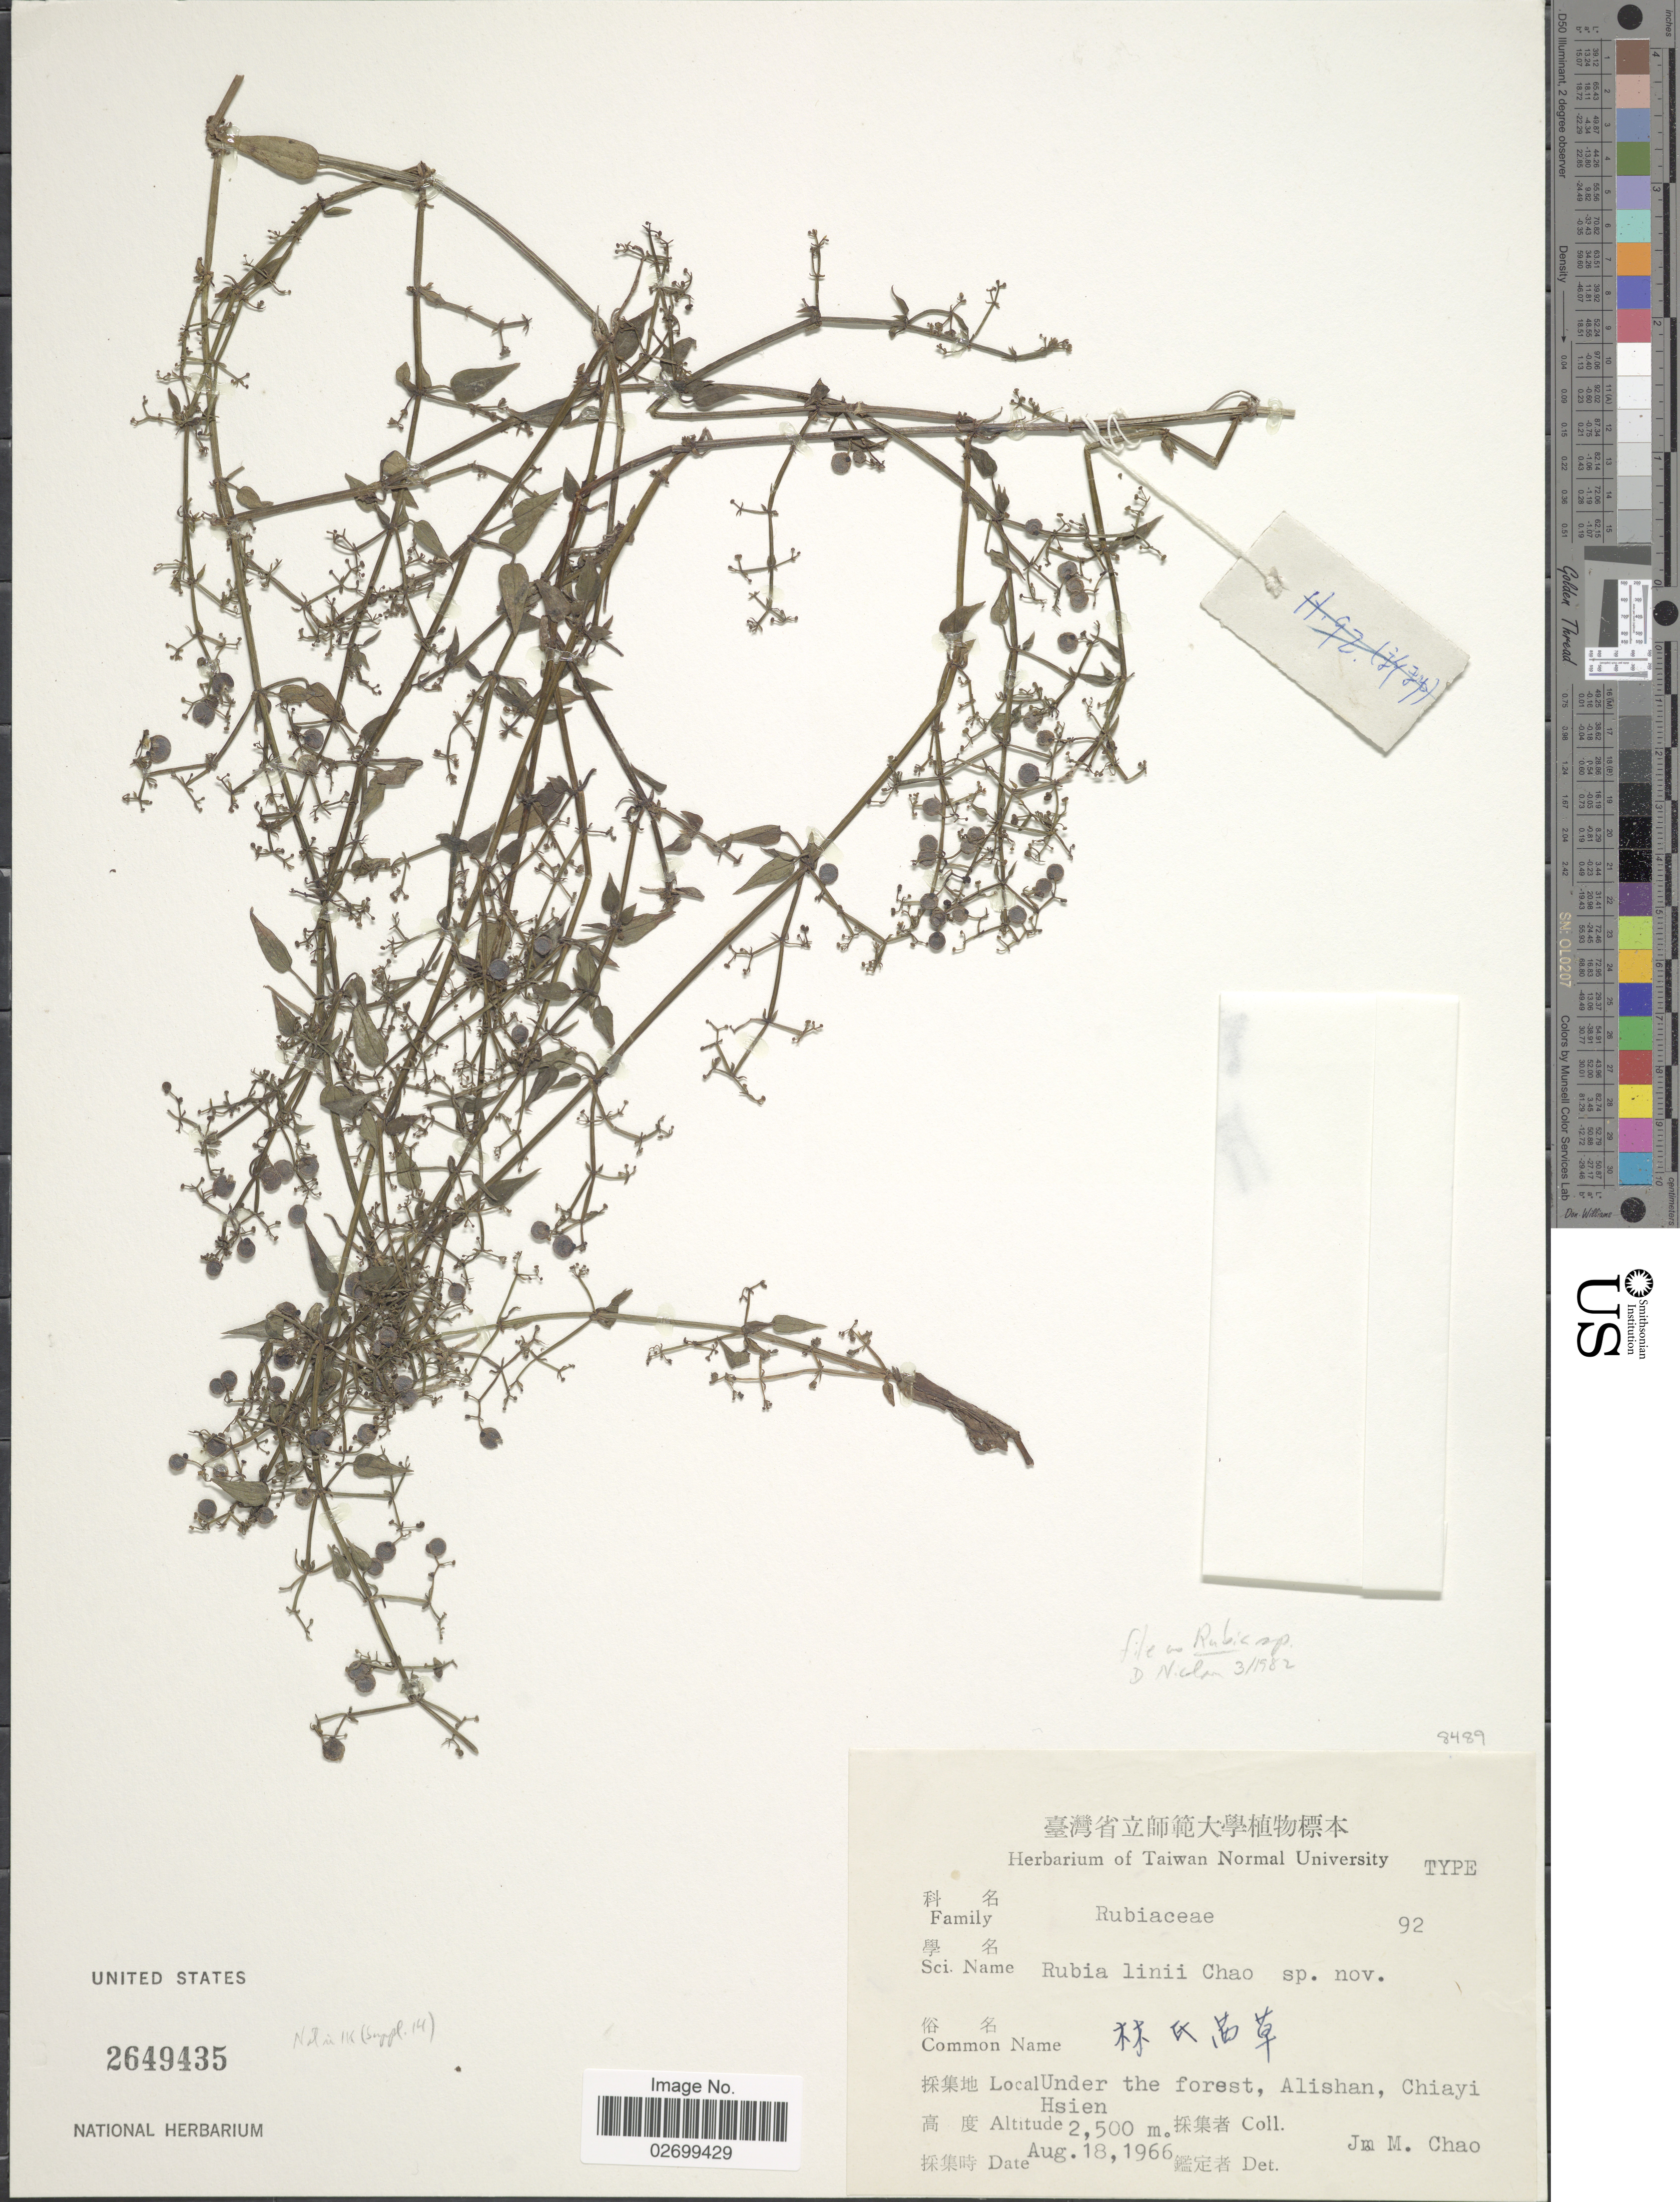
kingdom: Plantae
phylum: Tracheophyta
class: Magnoliopsida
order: Gentianales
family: Rubiaceae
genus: Rubia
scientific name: Rubia linii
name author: J.M.Chao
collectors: J. Chao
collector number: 92?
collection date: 1966-08-18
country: Taiwan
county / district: Chiayi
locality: Under the forest, Alishan, Chiayi Hsien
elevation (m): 2500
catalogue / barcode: US 2649435